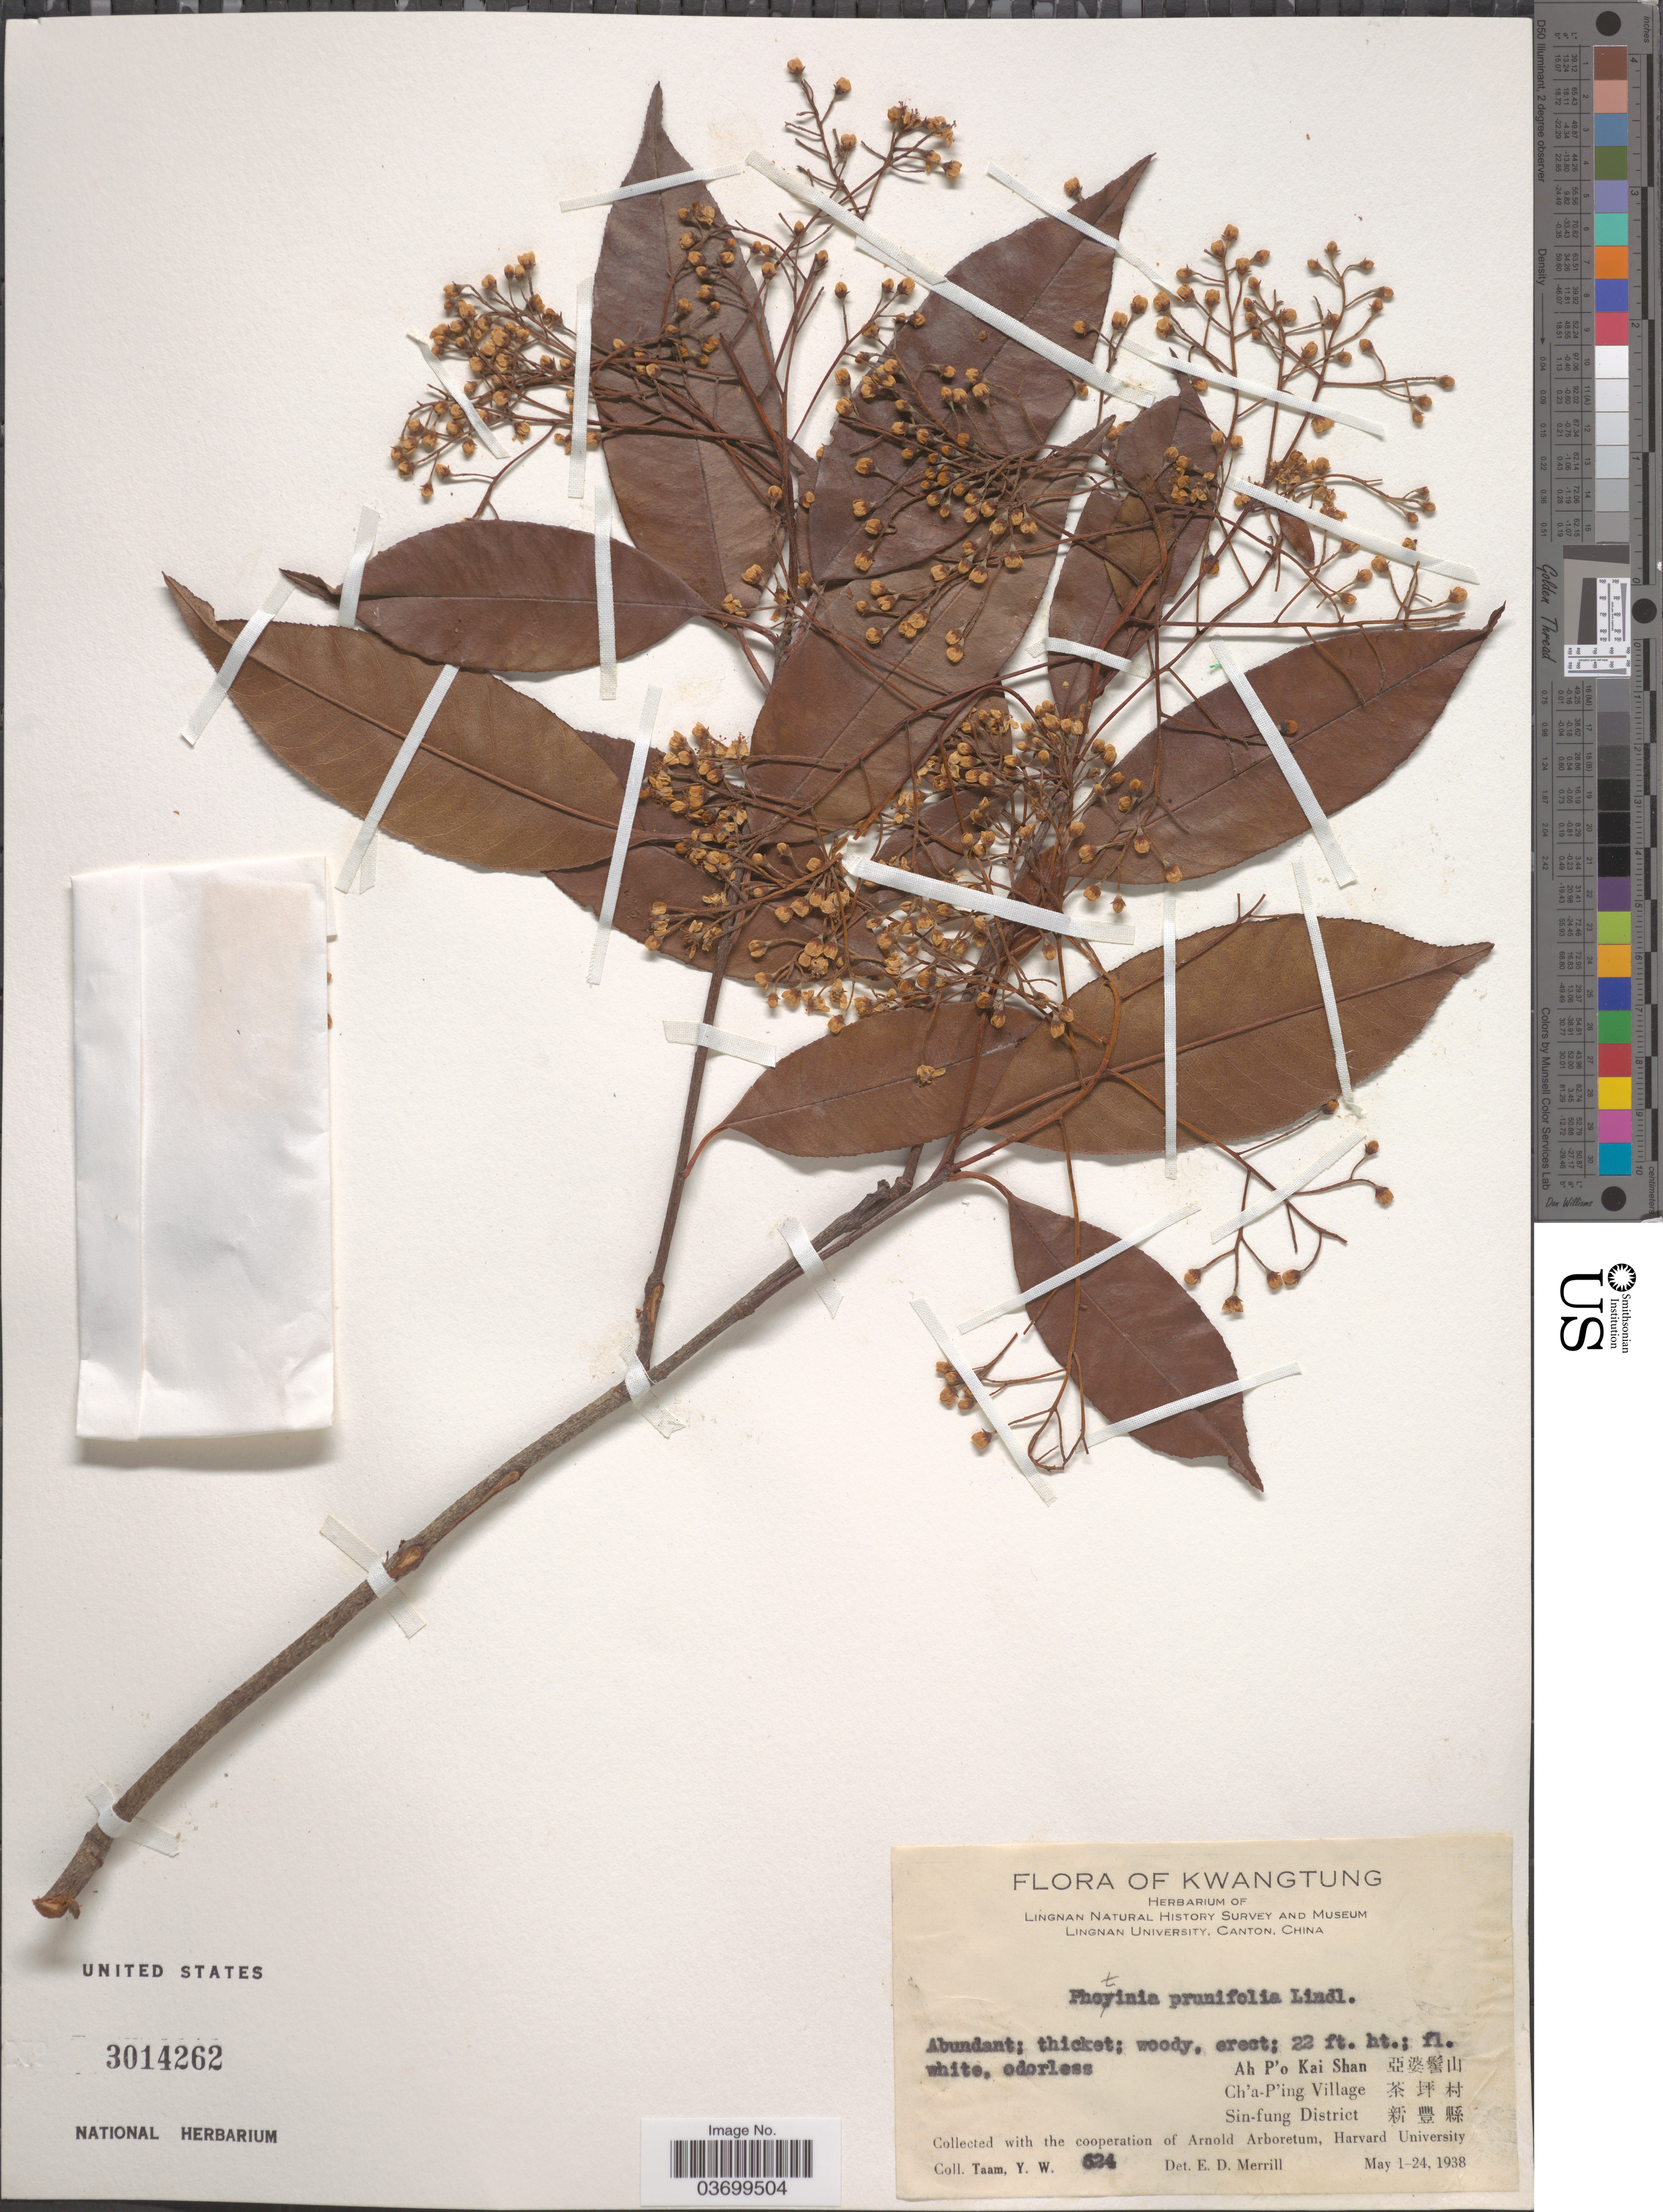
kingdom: Plantae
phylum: Tracheophyta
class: Magnoliopsida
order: Rosales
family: Rosaceae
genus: Photinia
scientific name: Photinia prunifolia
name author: (Hook. & Arn.) Lindl.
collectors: Y. W. Taam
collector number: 624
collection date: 1938-05-01/1938-05-24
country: China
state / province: Guangdong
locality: Kwangtung. Ah P'o Kai Shan X. Ch'a-P'ing Village X. Sin-fung District X.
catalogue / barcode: US 3014262